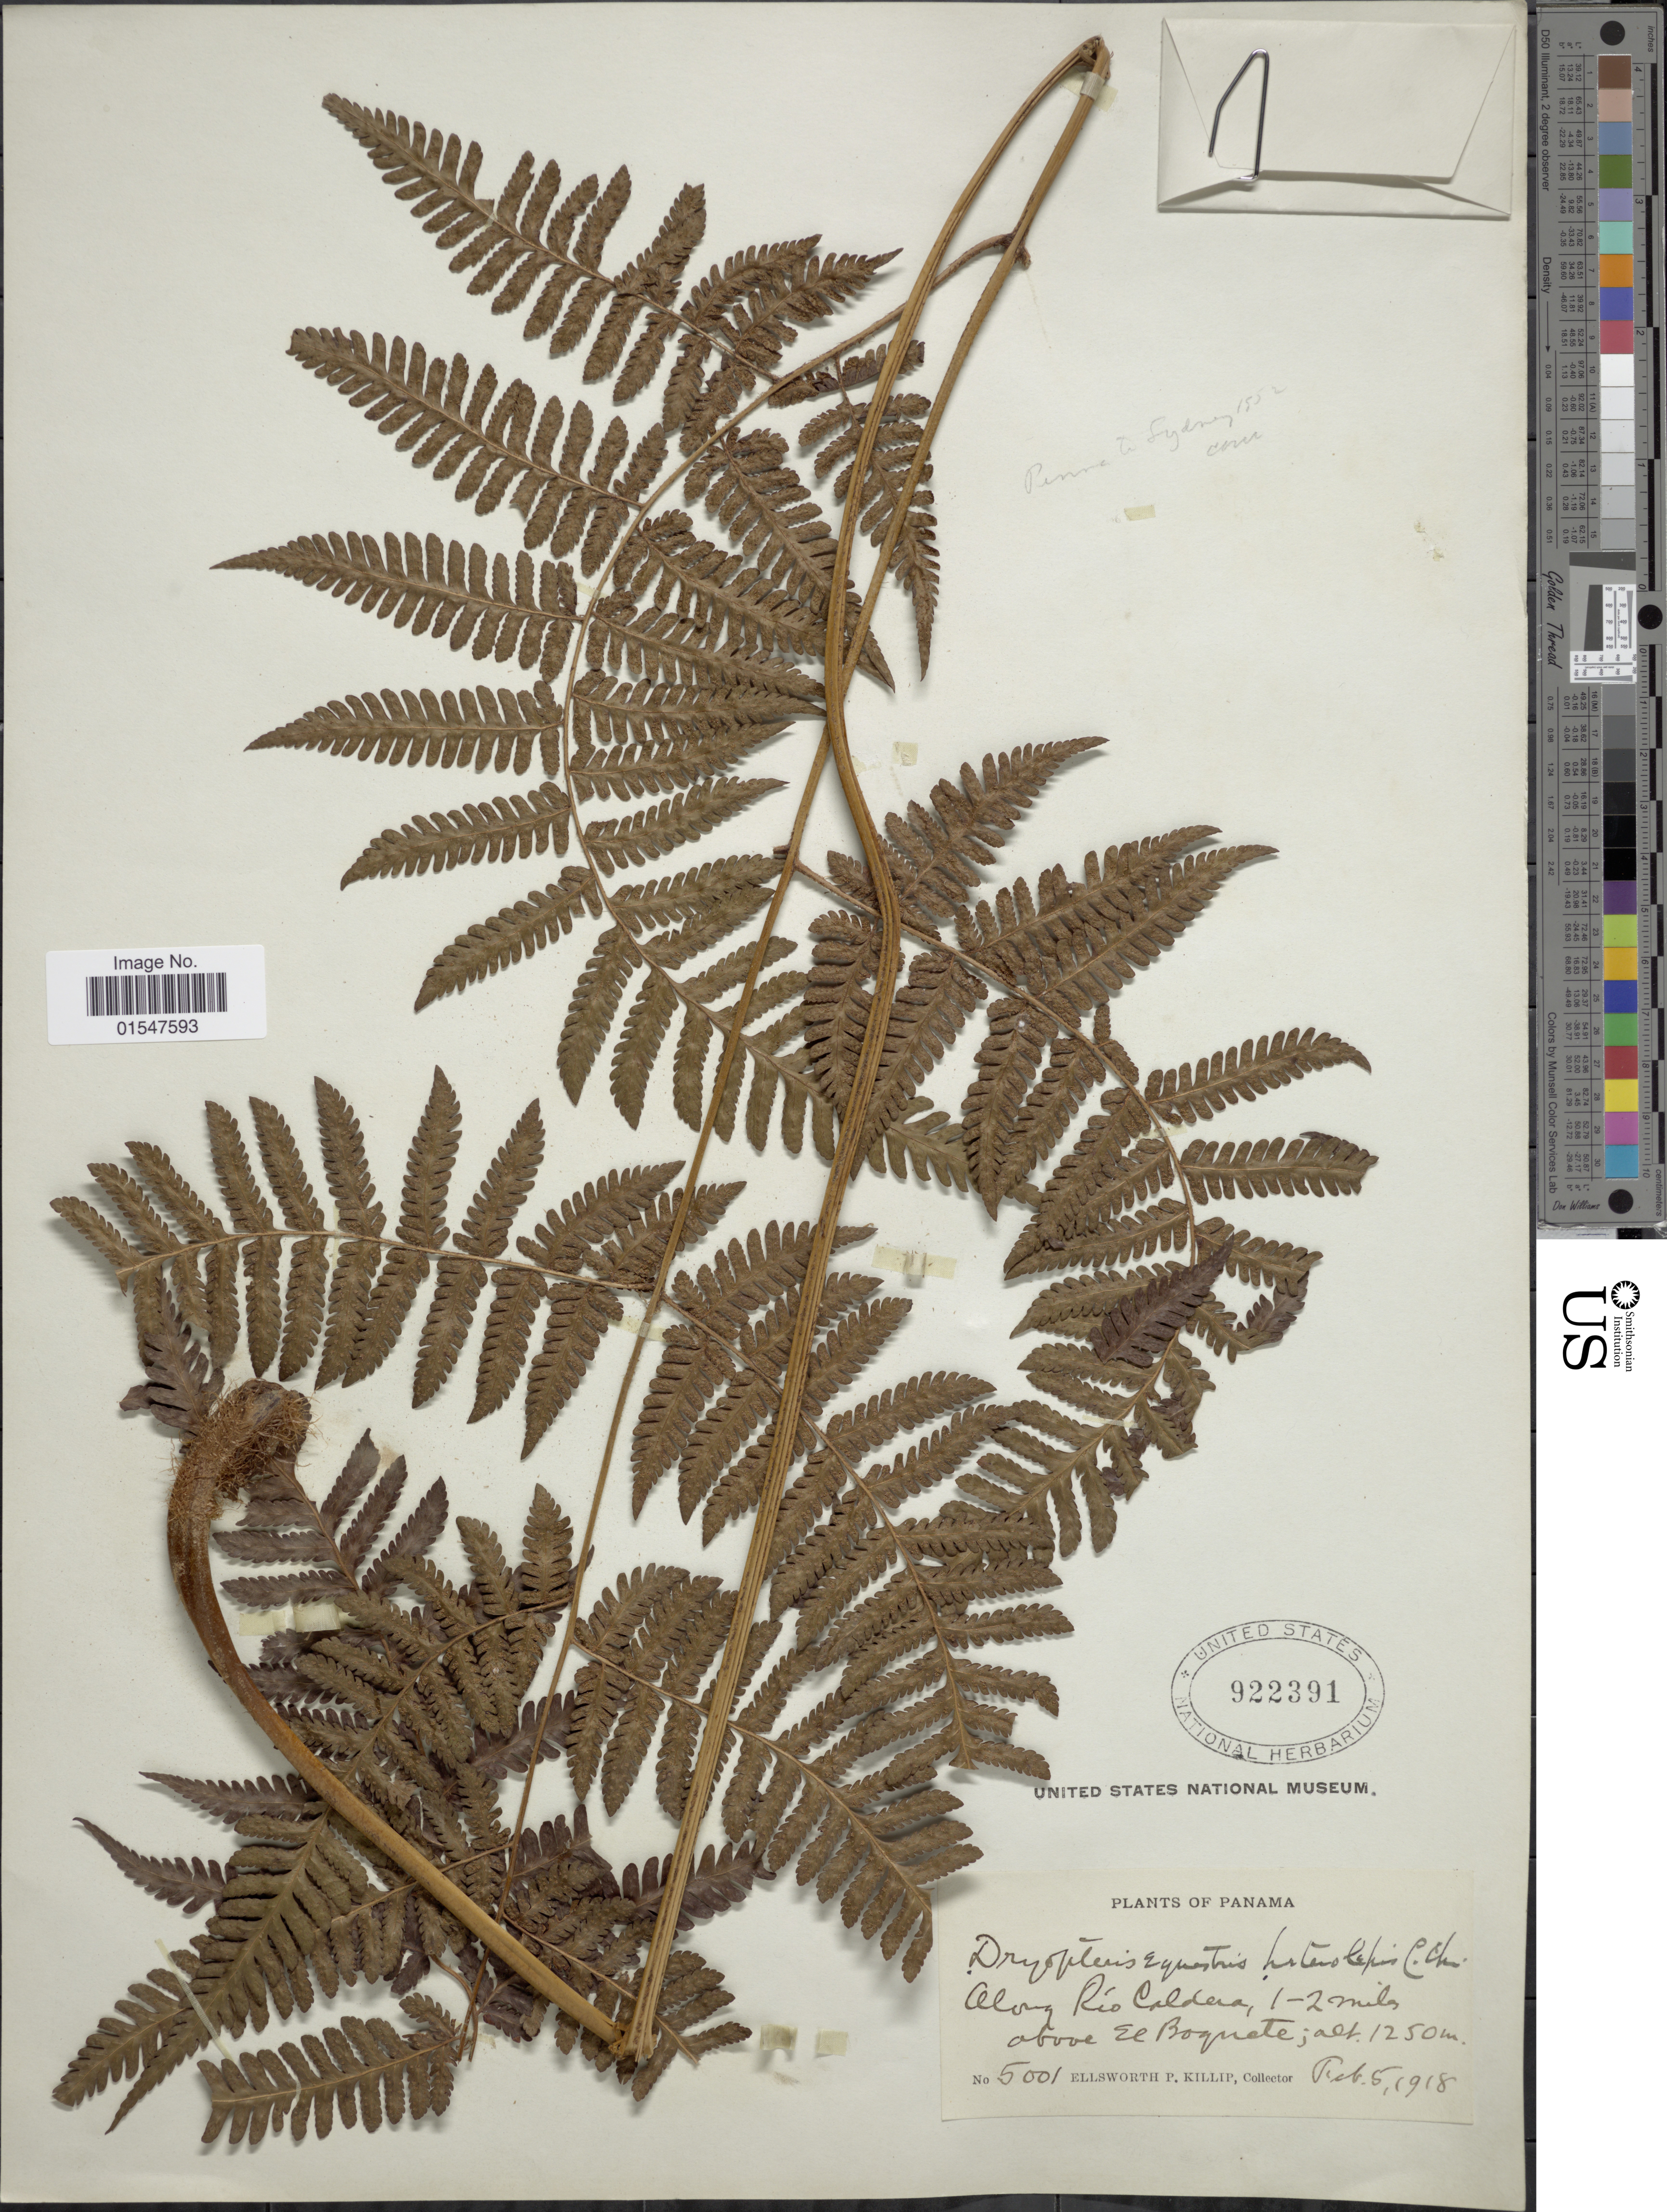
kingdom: Plantae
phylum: Tracheophyta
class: Polypodiopsida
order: Polypodiales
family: Dryopteridaceae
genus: Ctenitis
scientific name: Ctenitis equestris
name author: (Kunze) Ching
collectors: E. P. Killip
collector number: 5001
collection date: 1918-02-05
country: Panama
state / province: Chiriqui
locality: Rio Caldera, 1-2 miles above El Boquete.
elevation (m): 1250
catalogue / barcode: US 922391